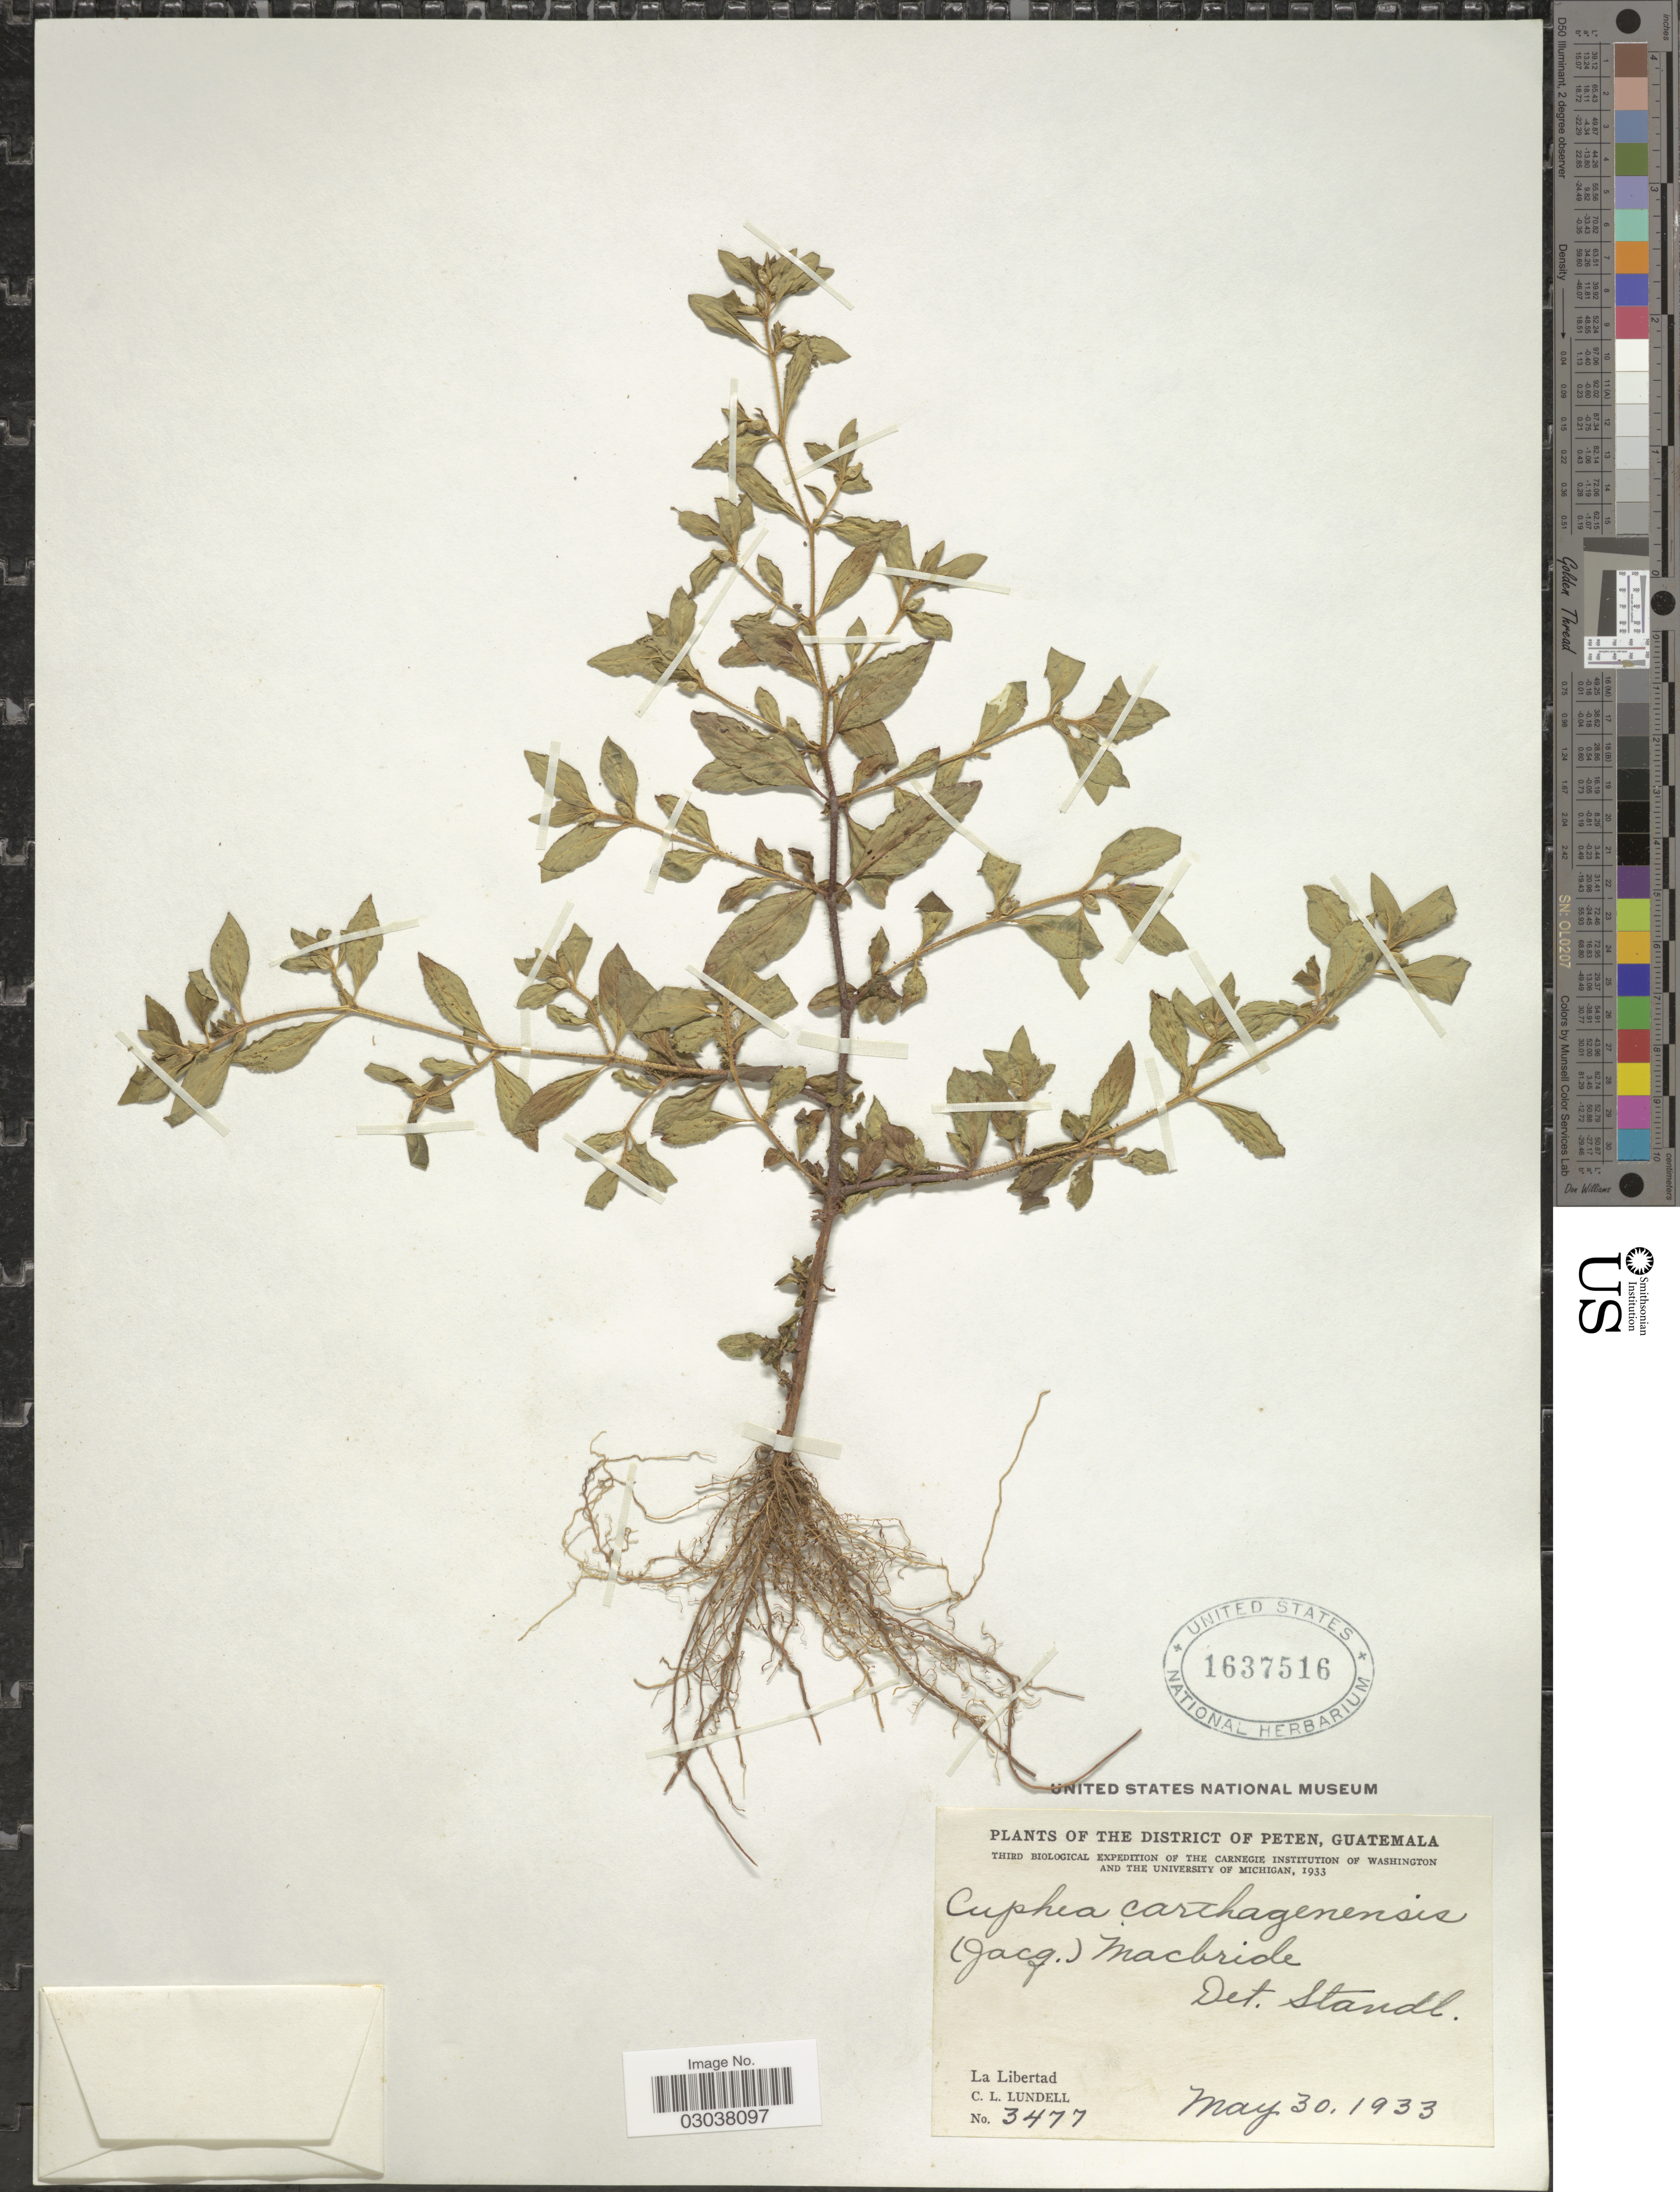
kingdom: Plantae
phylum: Tracheophyta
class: Magnoliopsida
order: Myrtales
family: Lythraceae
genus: Cuphea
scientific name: Cuphea carthagenensis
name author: (Jacq.) J.F. Macbr.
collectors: C. L. Lundell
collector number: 3477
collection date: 1933-05-30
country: Guatemala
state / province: El Petén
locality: The District of Peten. La Libertad.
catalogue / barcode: US 1637516